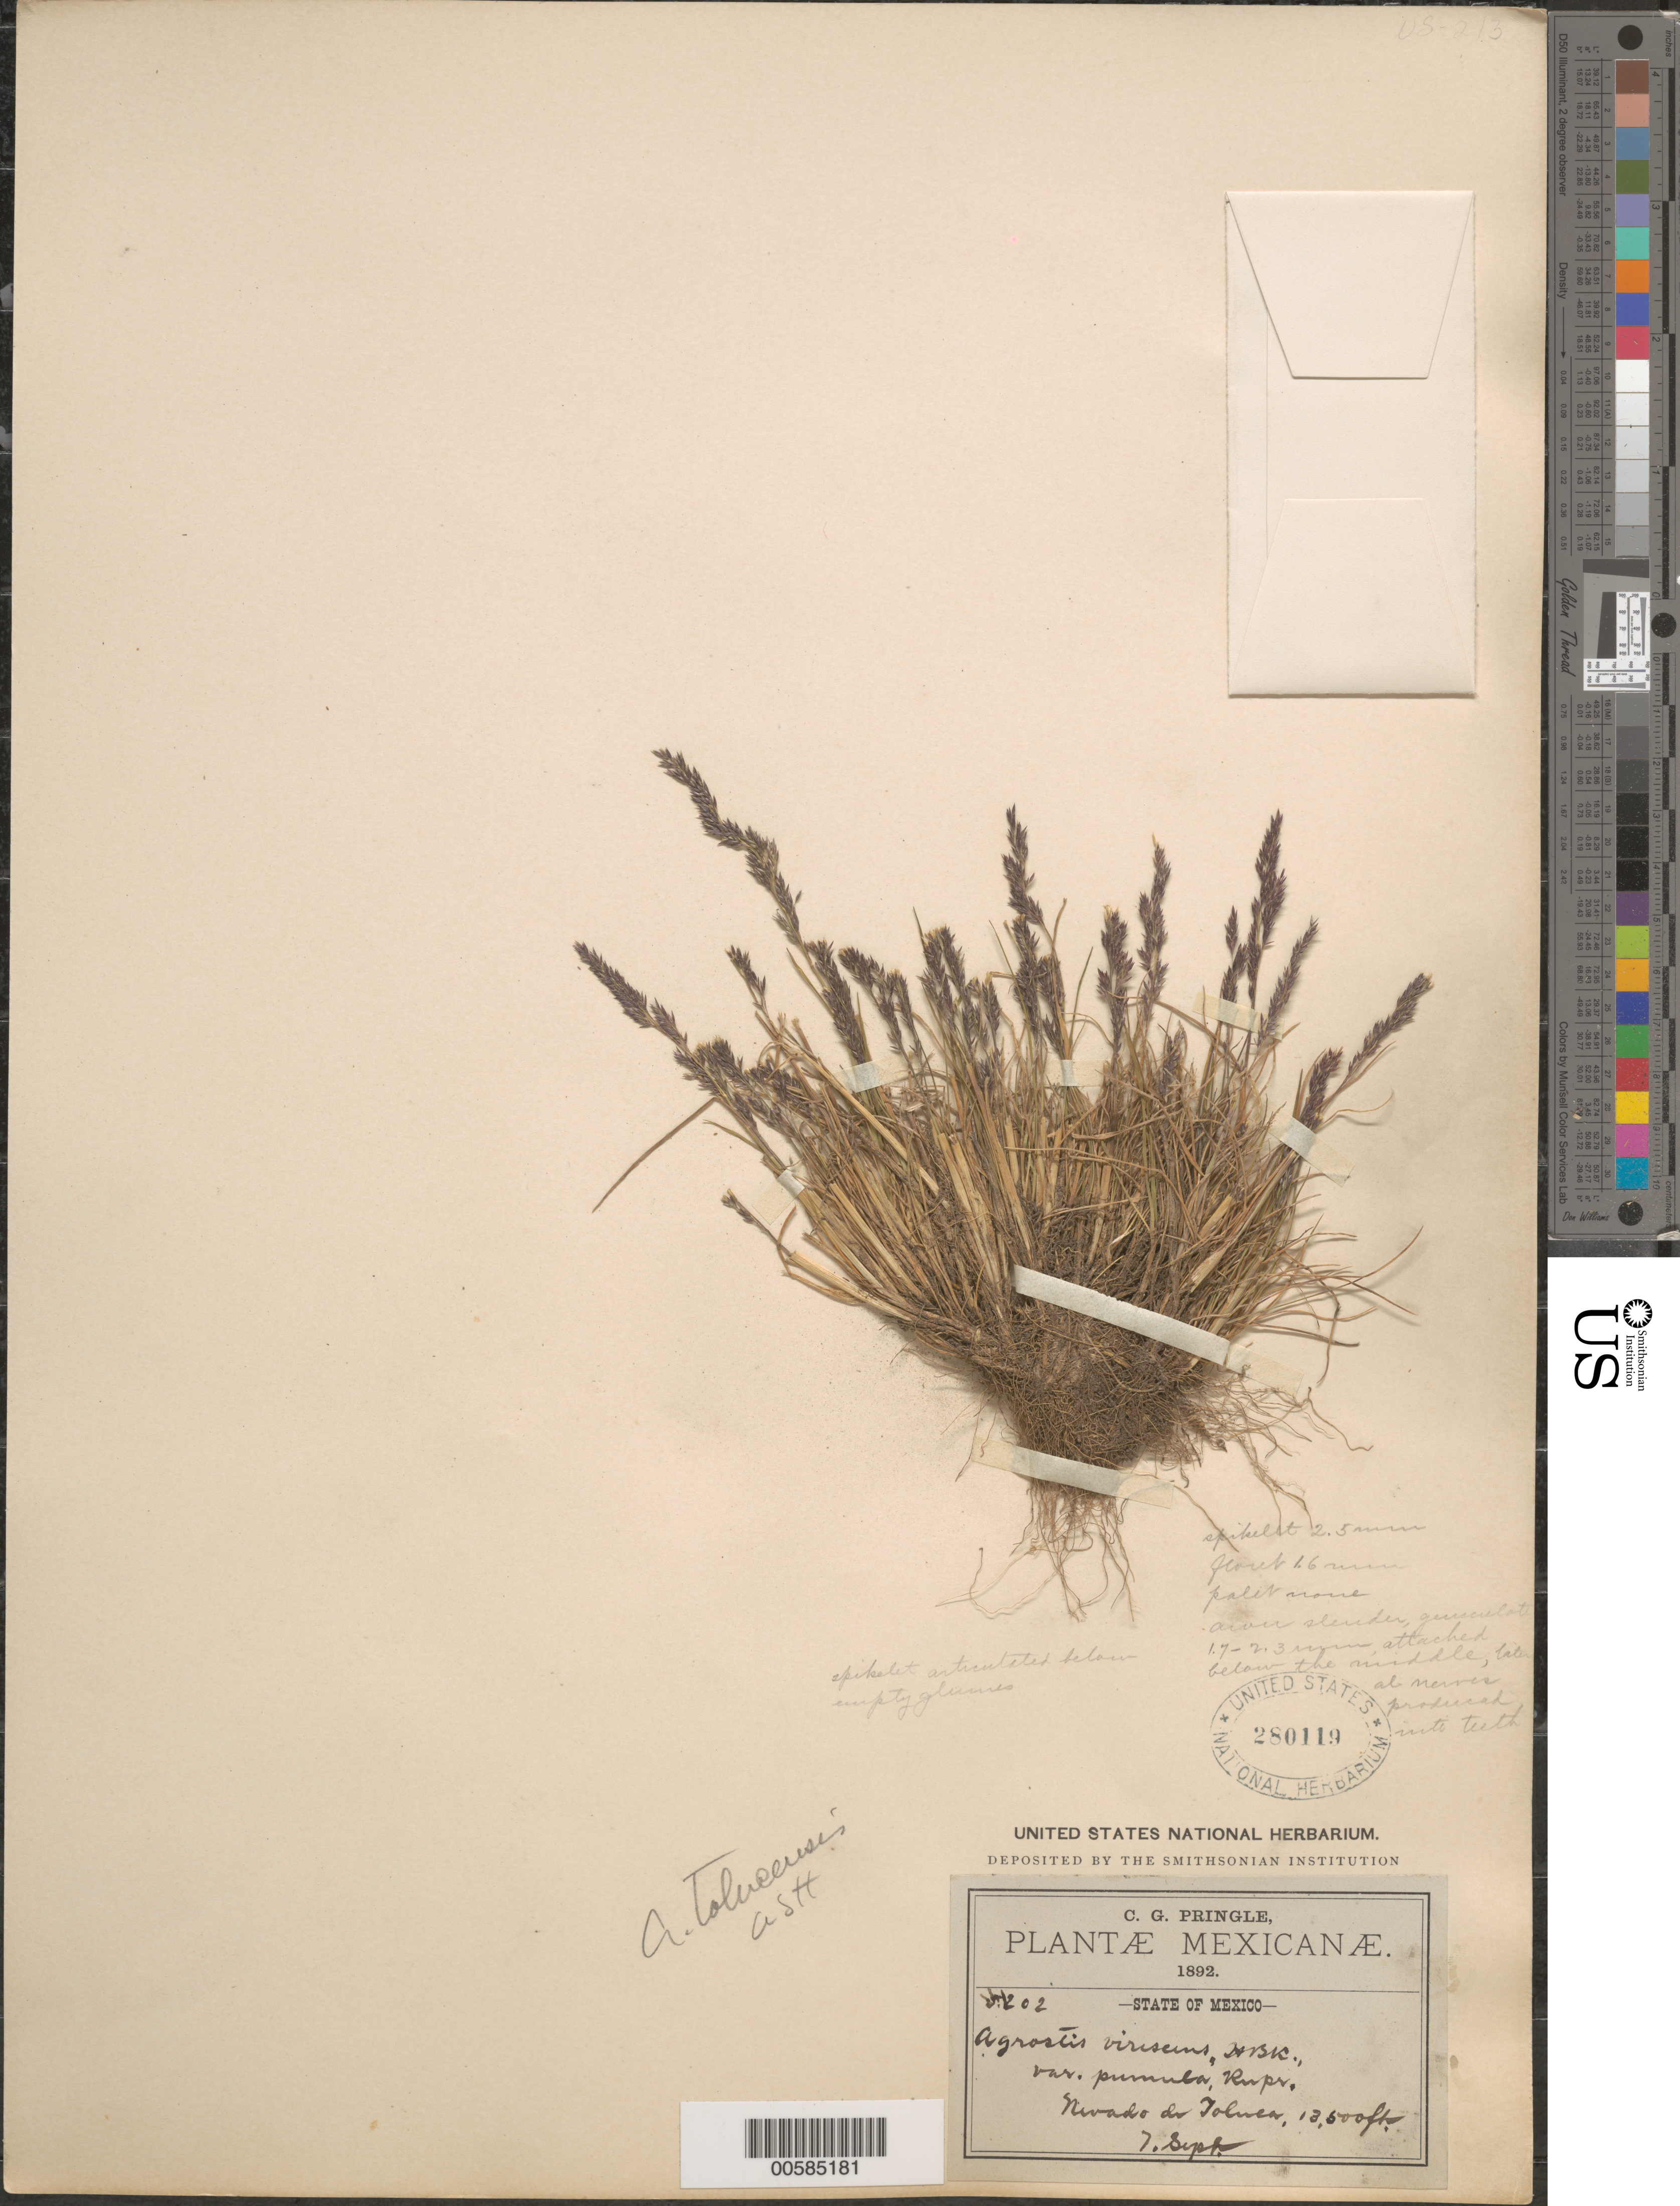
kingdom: Plantae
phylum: Tracheophyta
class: Liliopsida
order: Poales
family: Poaceae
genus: Agrostis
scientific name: Agrostis tolucensis Kunth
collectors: C. G. Pringle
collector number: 5202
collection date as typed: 7 Sep 1892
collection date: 1892-09-07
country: Mexico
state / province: México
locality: Nevado de Toluca.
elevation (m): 4115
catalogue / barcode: US 280119